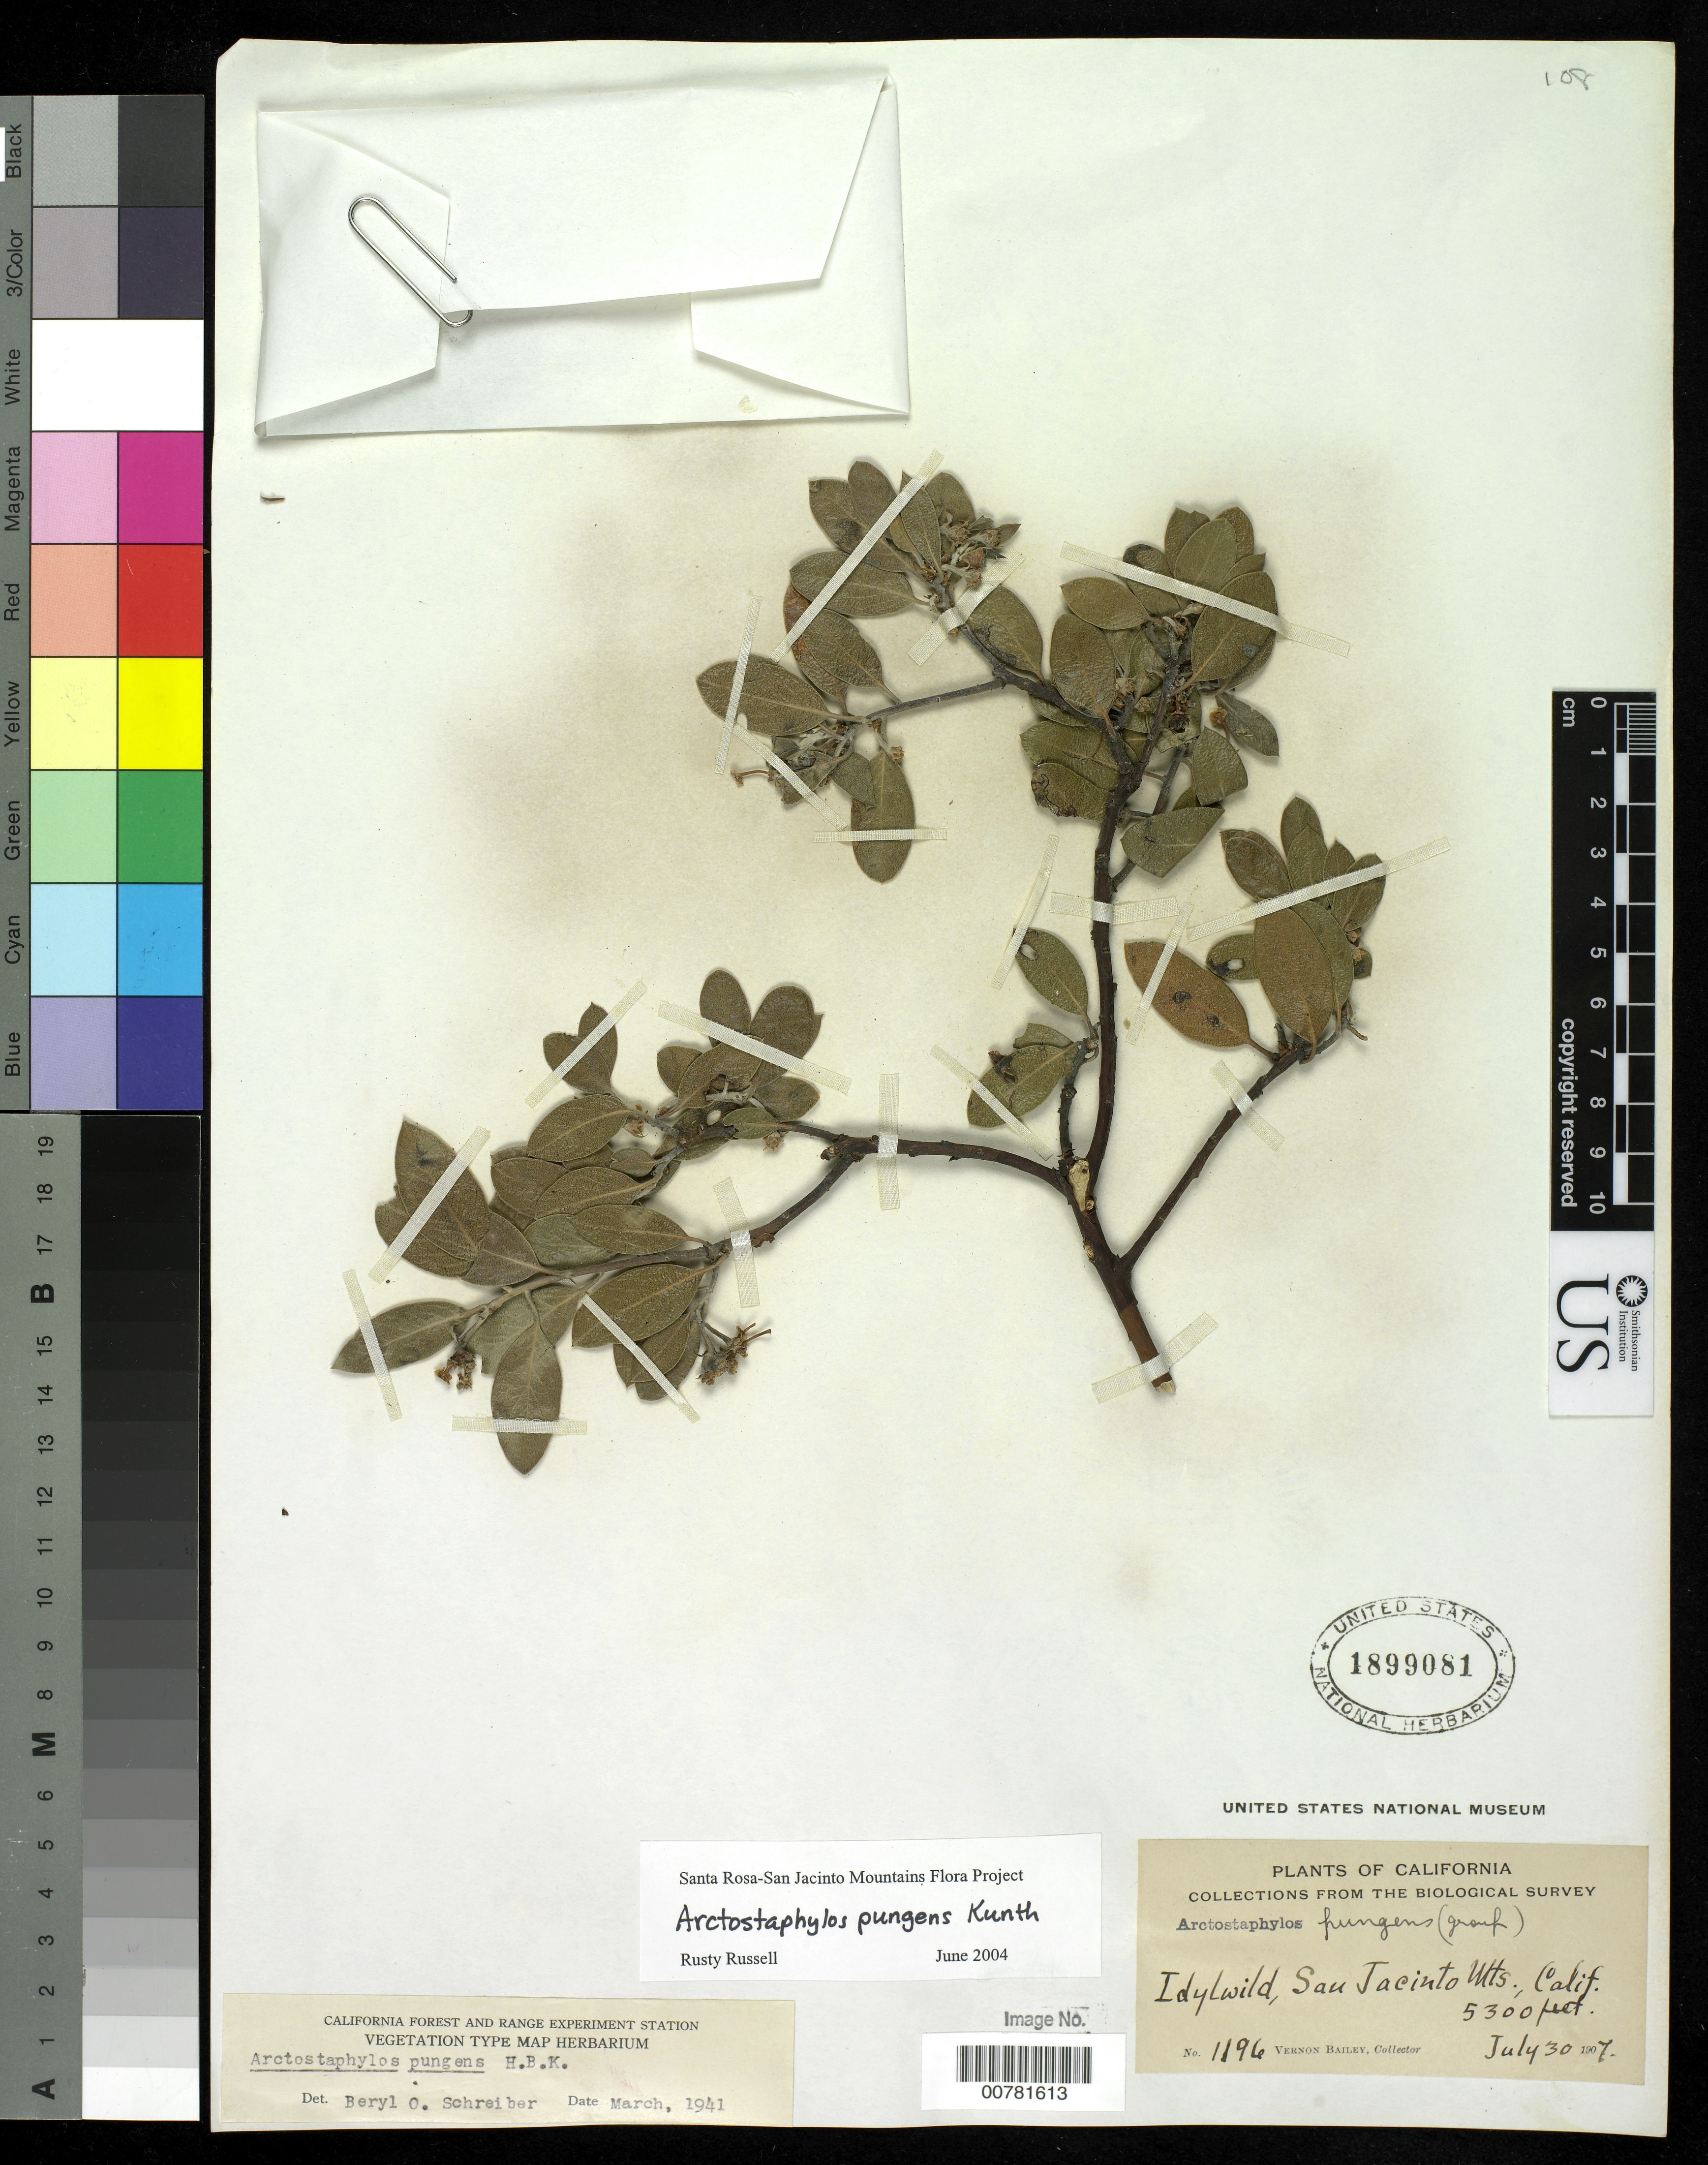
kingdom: Plantae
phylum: Tracheophyta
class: Magnoliopsida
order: Ericales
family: Ericaceae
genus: Arctostaphylos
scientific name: Arctostaphylos pungens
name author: Kunth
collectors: V. O. Bailey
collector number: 1196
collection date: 1907-07-30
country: United States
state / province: California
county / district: Riverside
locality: Idylwild, San Jacinto Mts., Calif.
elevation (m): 1615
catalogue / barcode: US 1899081